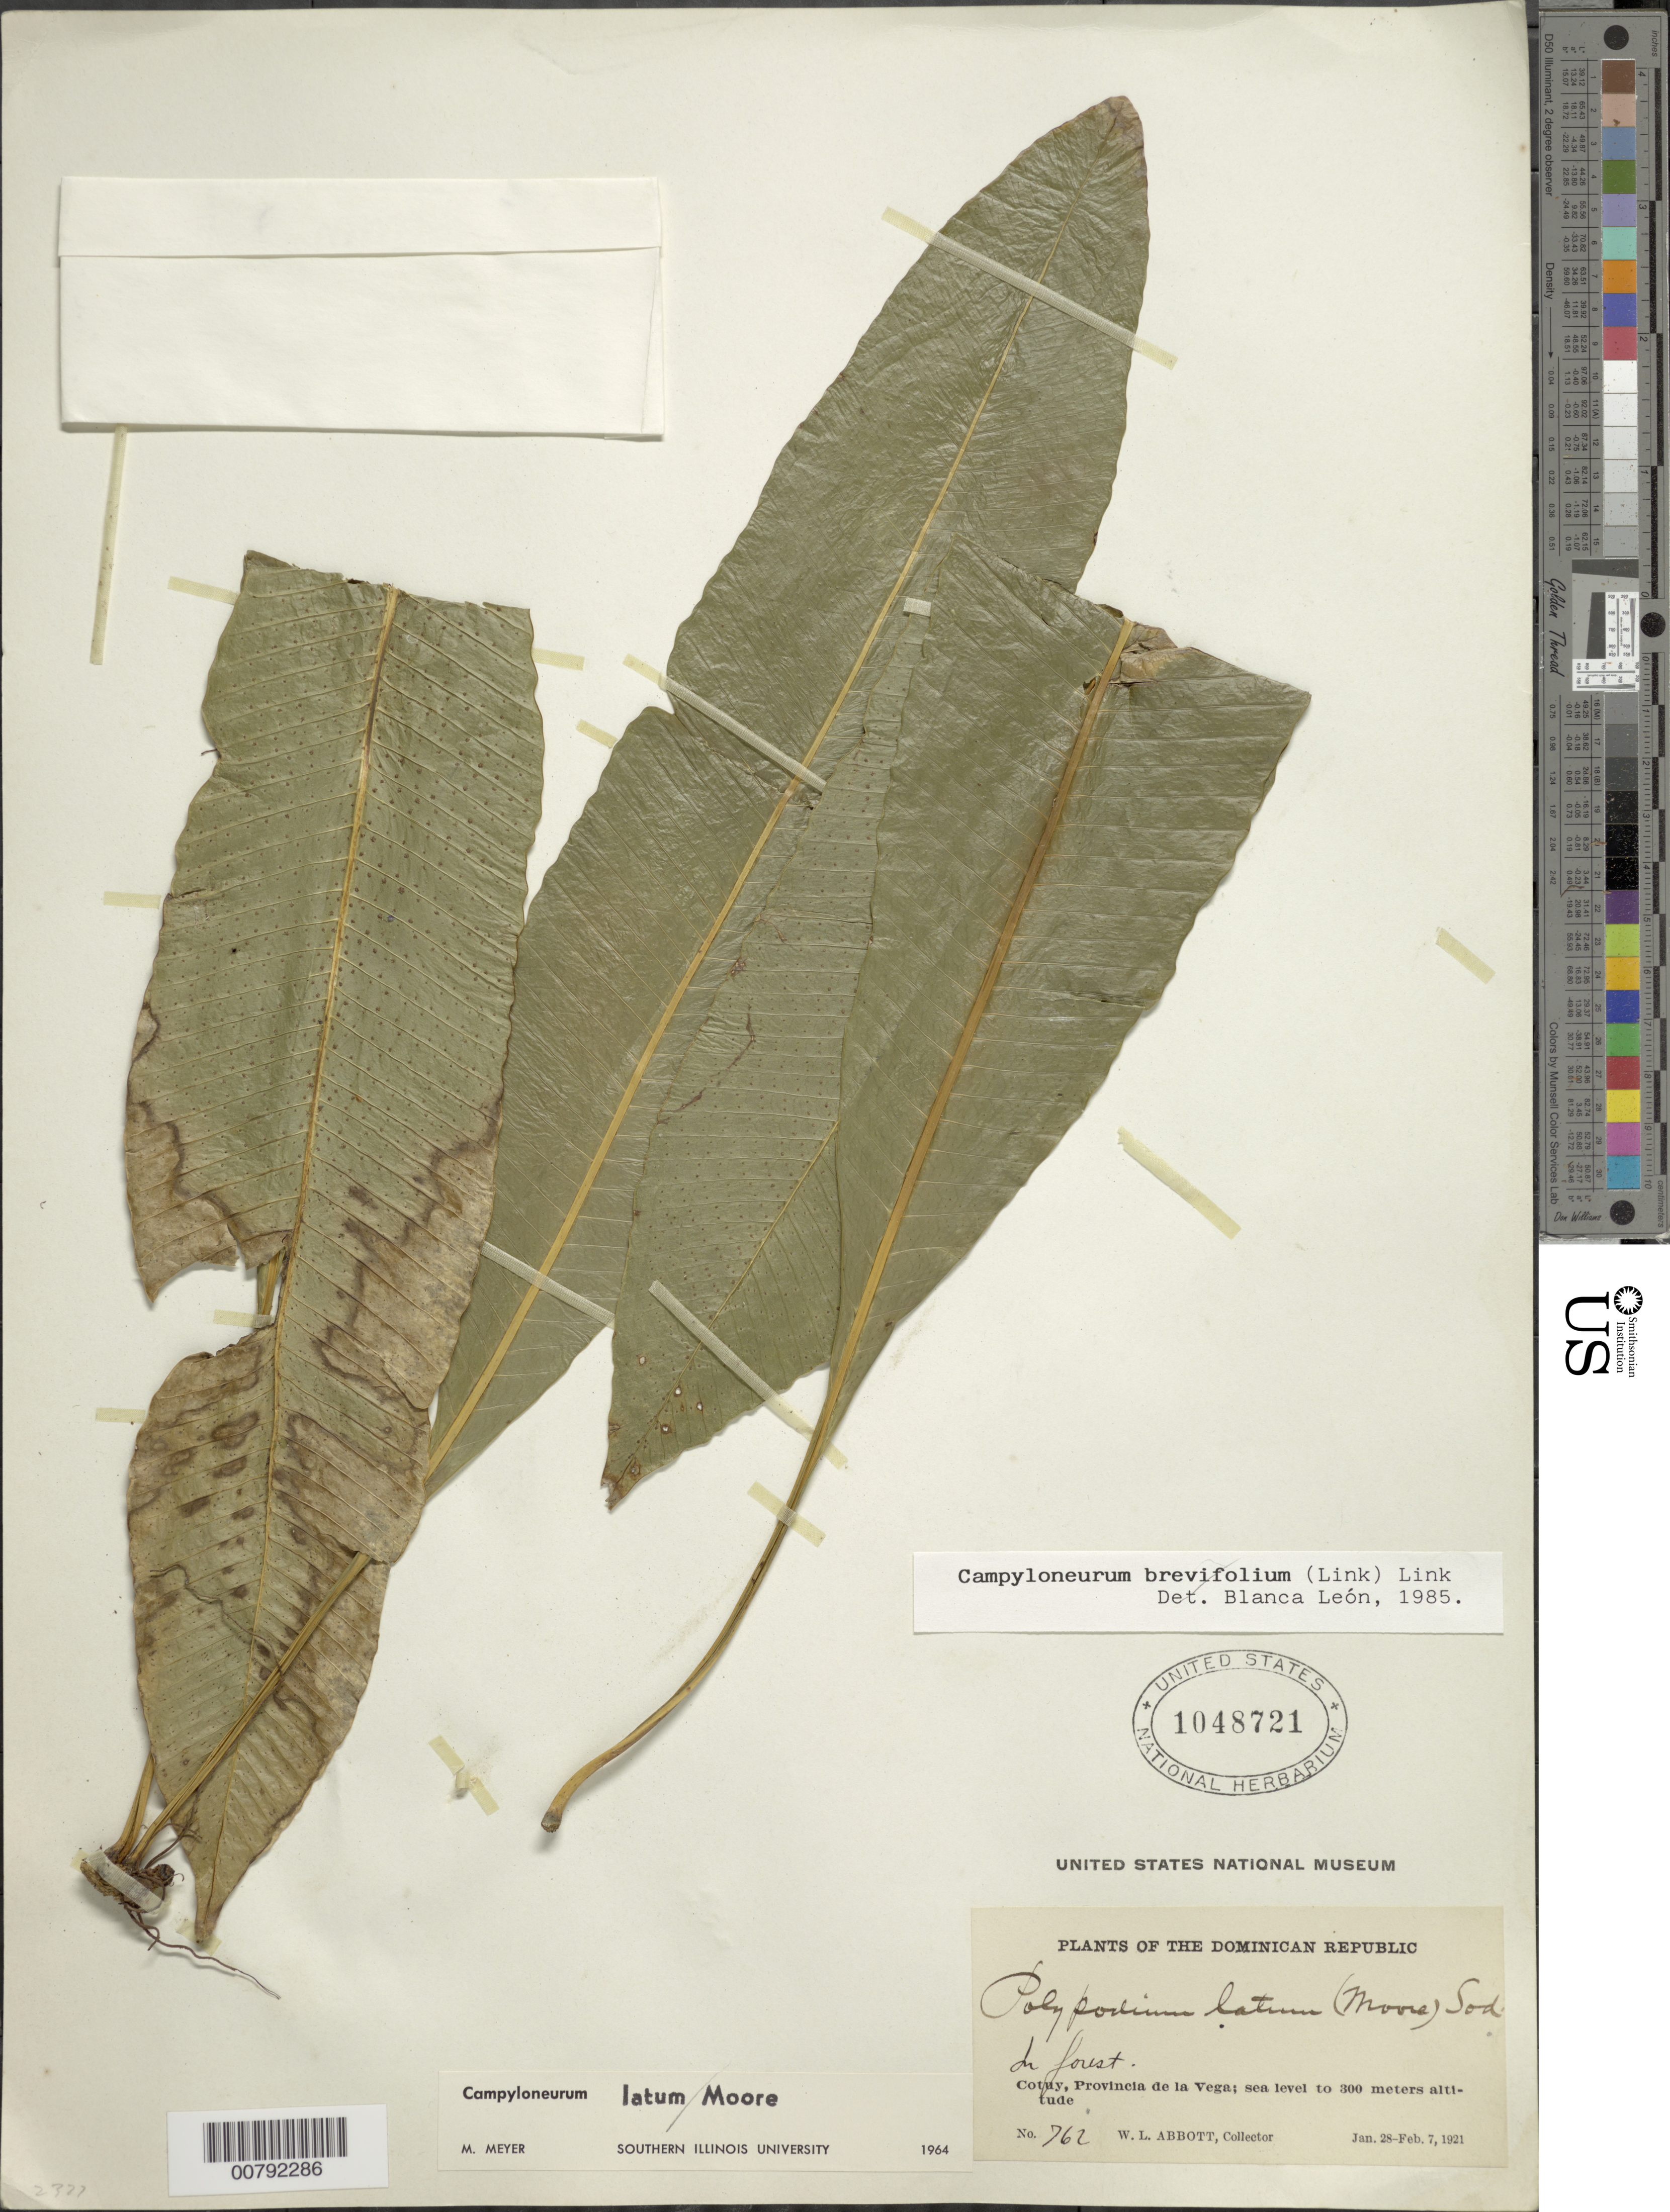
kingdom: Plantae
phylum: Tracheophyta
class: Polypodiopsida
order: Polypodiales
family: Polypodiaceae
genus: Campyloneurum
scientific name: Campyloneurum phyllitidis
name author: (L.) C. Presl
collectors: W. L. Abbott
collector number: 762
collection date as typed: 28 Feb 1910 07 Feb 1921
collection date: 1910-02-28/1921-02-07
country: Dominican Republic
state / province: La Vega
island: Hispaniola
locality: Cotuy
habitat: Forest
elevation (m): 0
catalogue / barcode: US 1048721